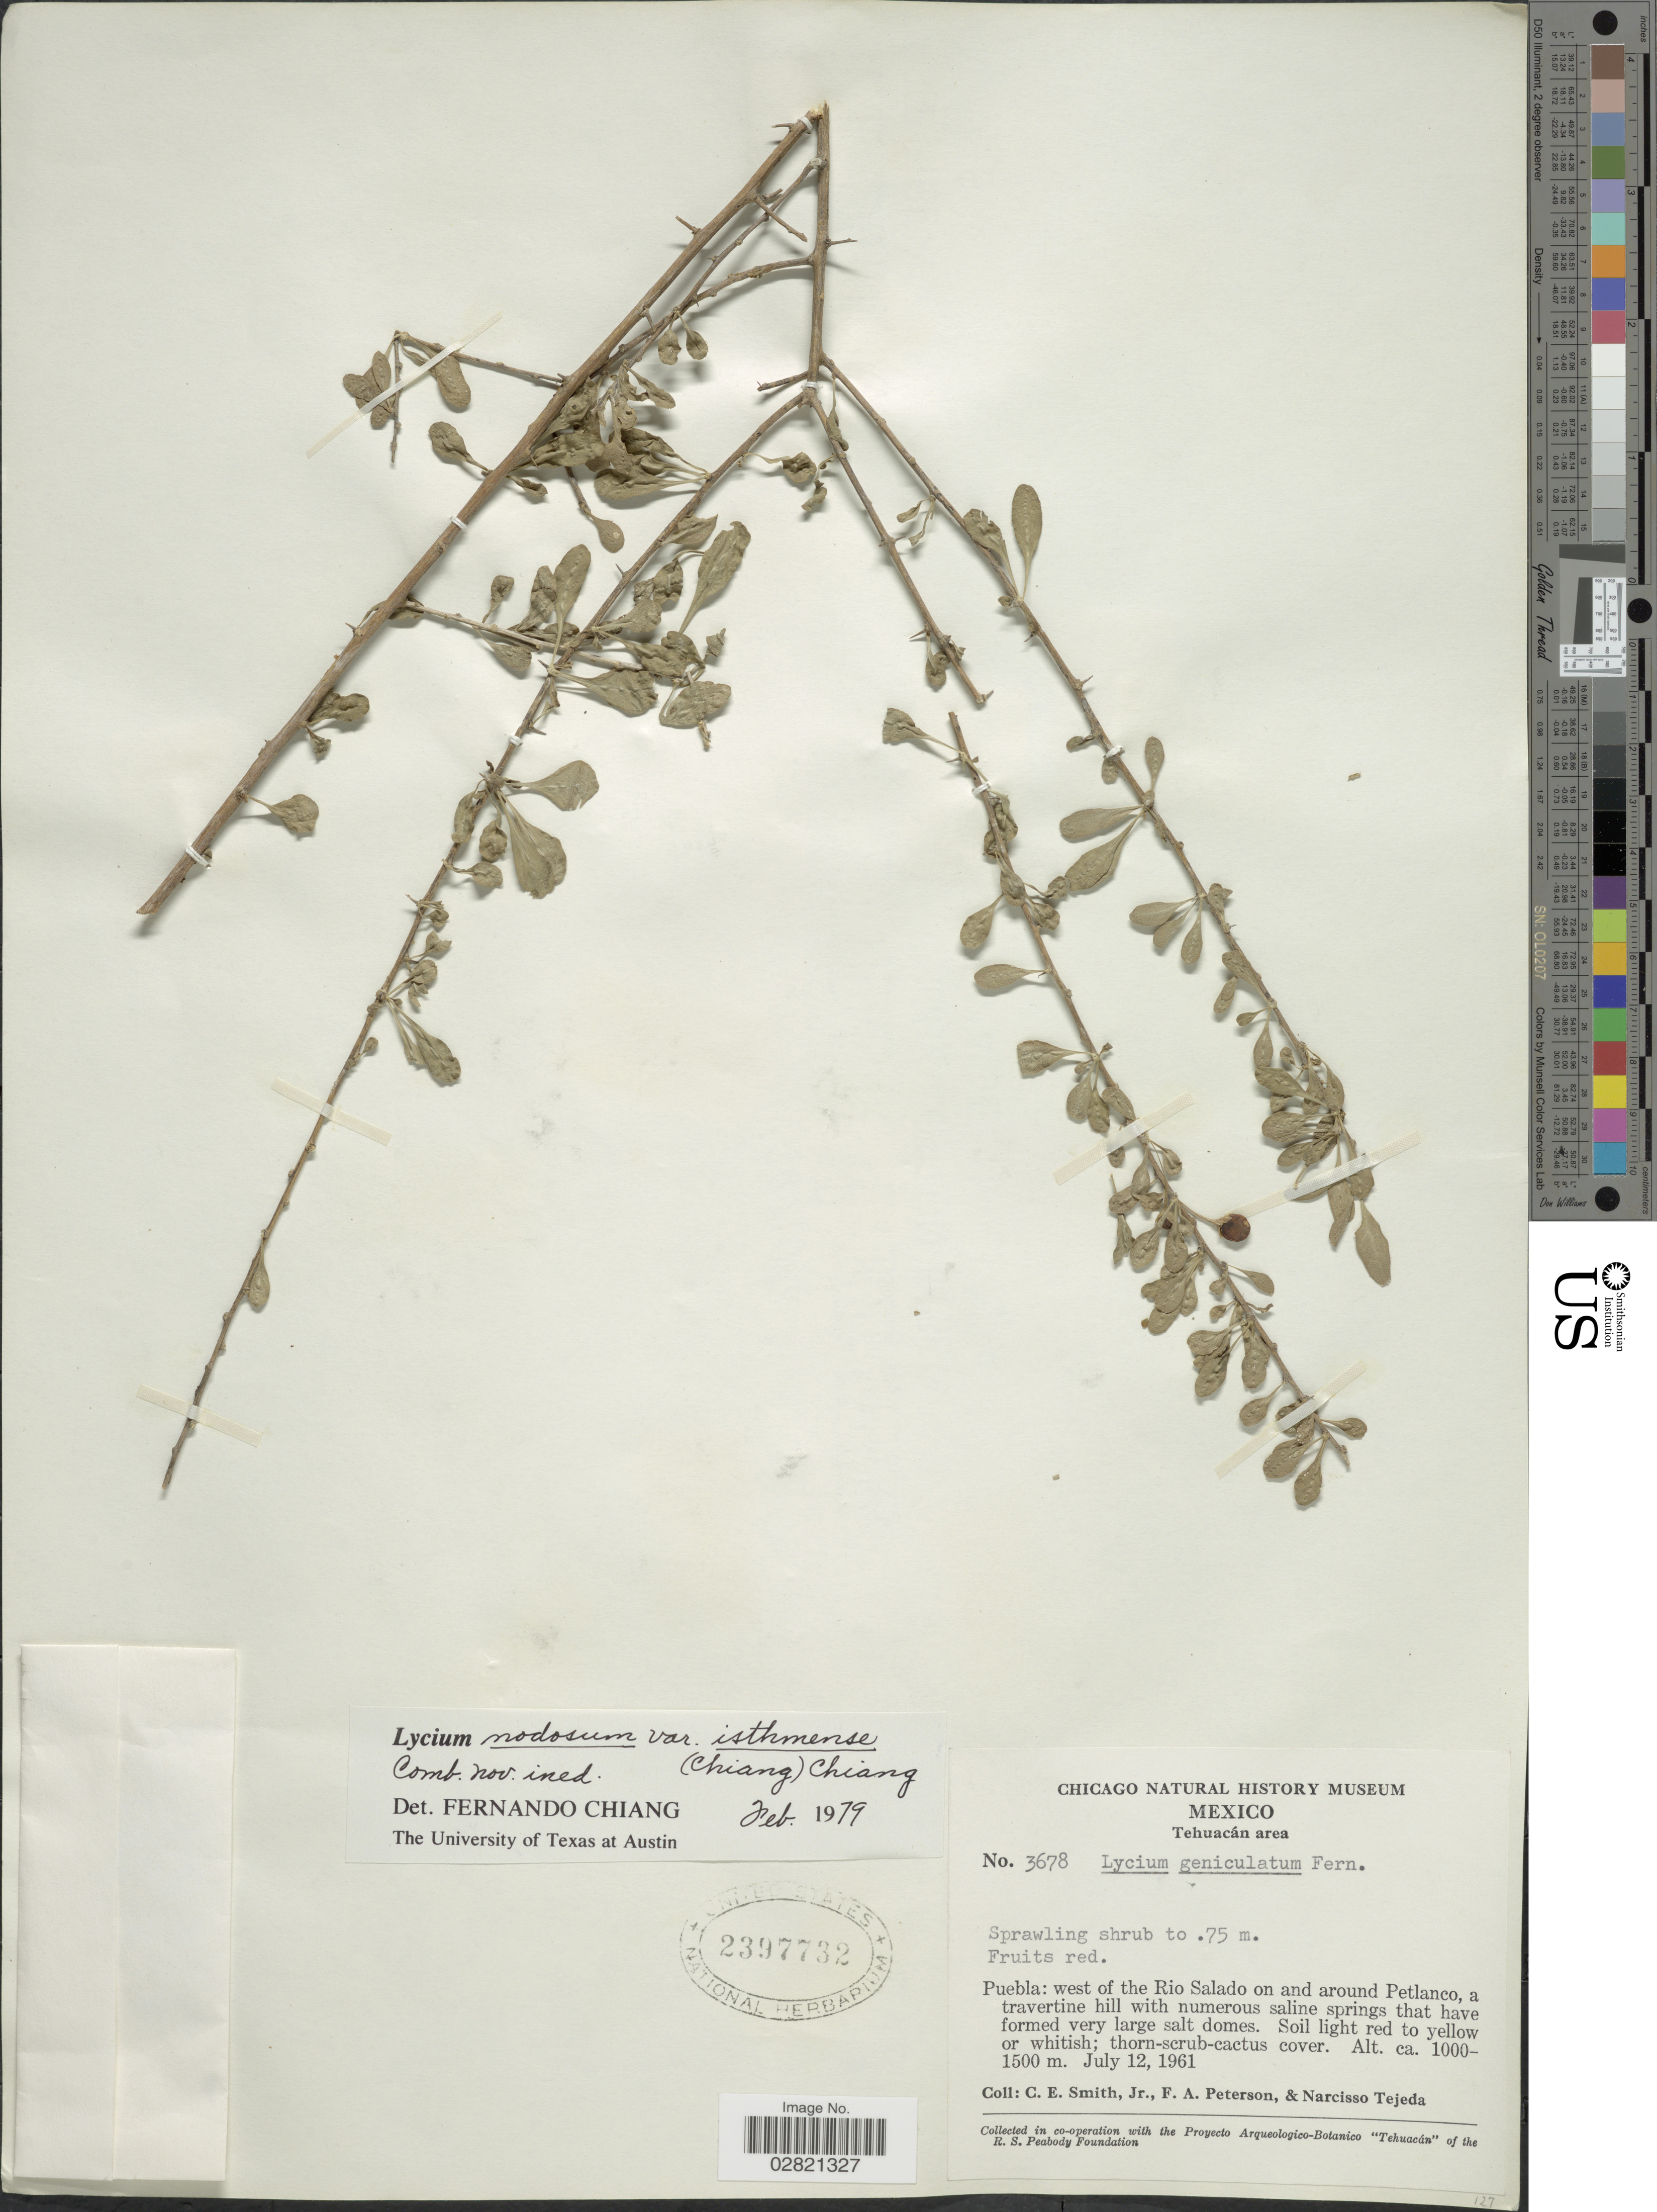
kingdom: Plantae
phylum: Tracheophyta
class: Magnoliopsida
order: Solanales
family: Solanaceae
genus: Lycium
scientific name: Lycium nodosum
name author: Miers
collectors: C. E. Smith Jr., F. A. Peterson & N. Tejeda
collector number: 3678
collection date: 1961-07-12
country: Mexico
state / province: Puebla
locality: Tehuacán area, west of the Rio Salado on and around Petlanco.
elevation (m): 1000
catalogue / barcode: US 2397732